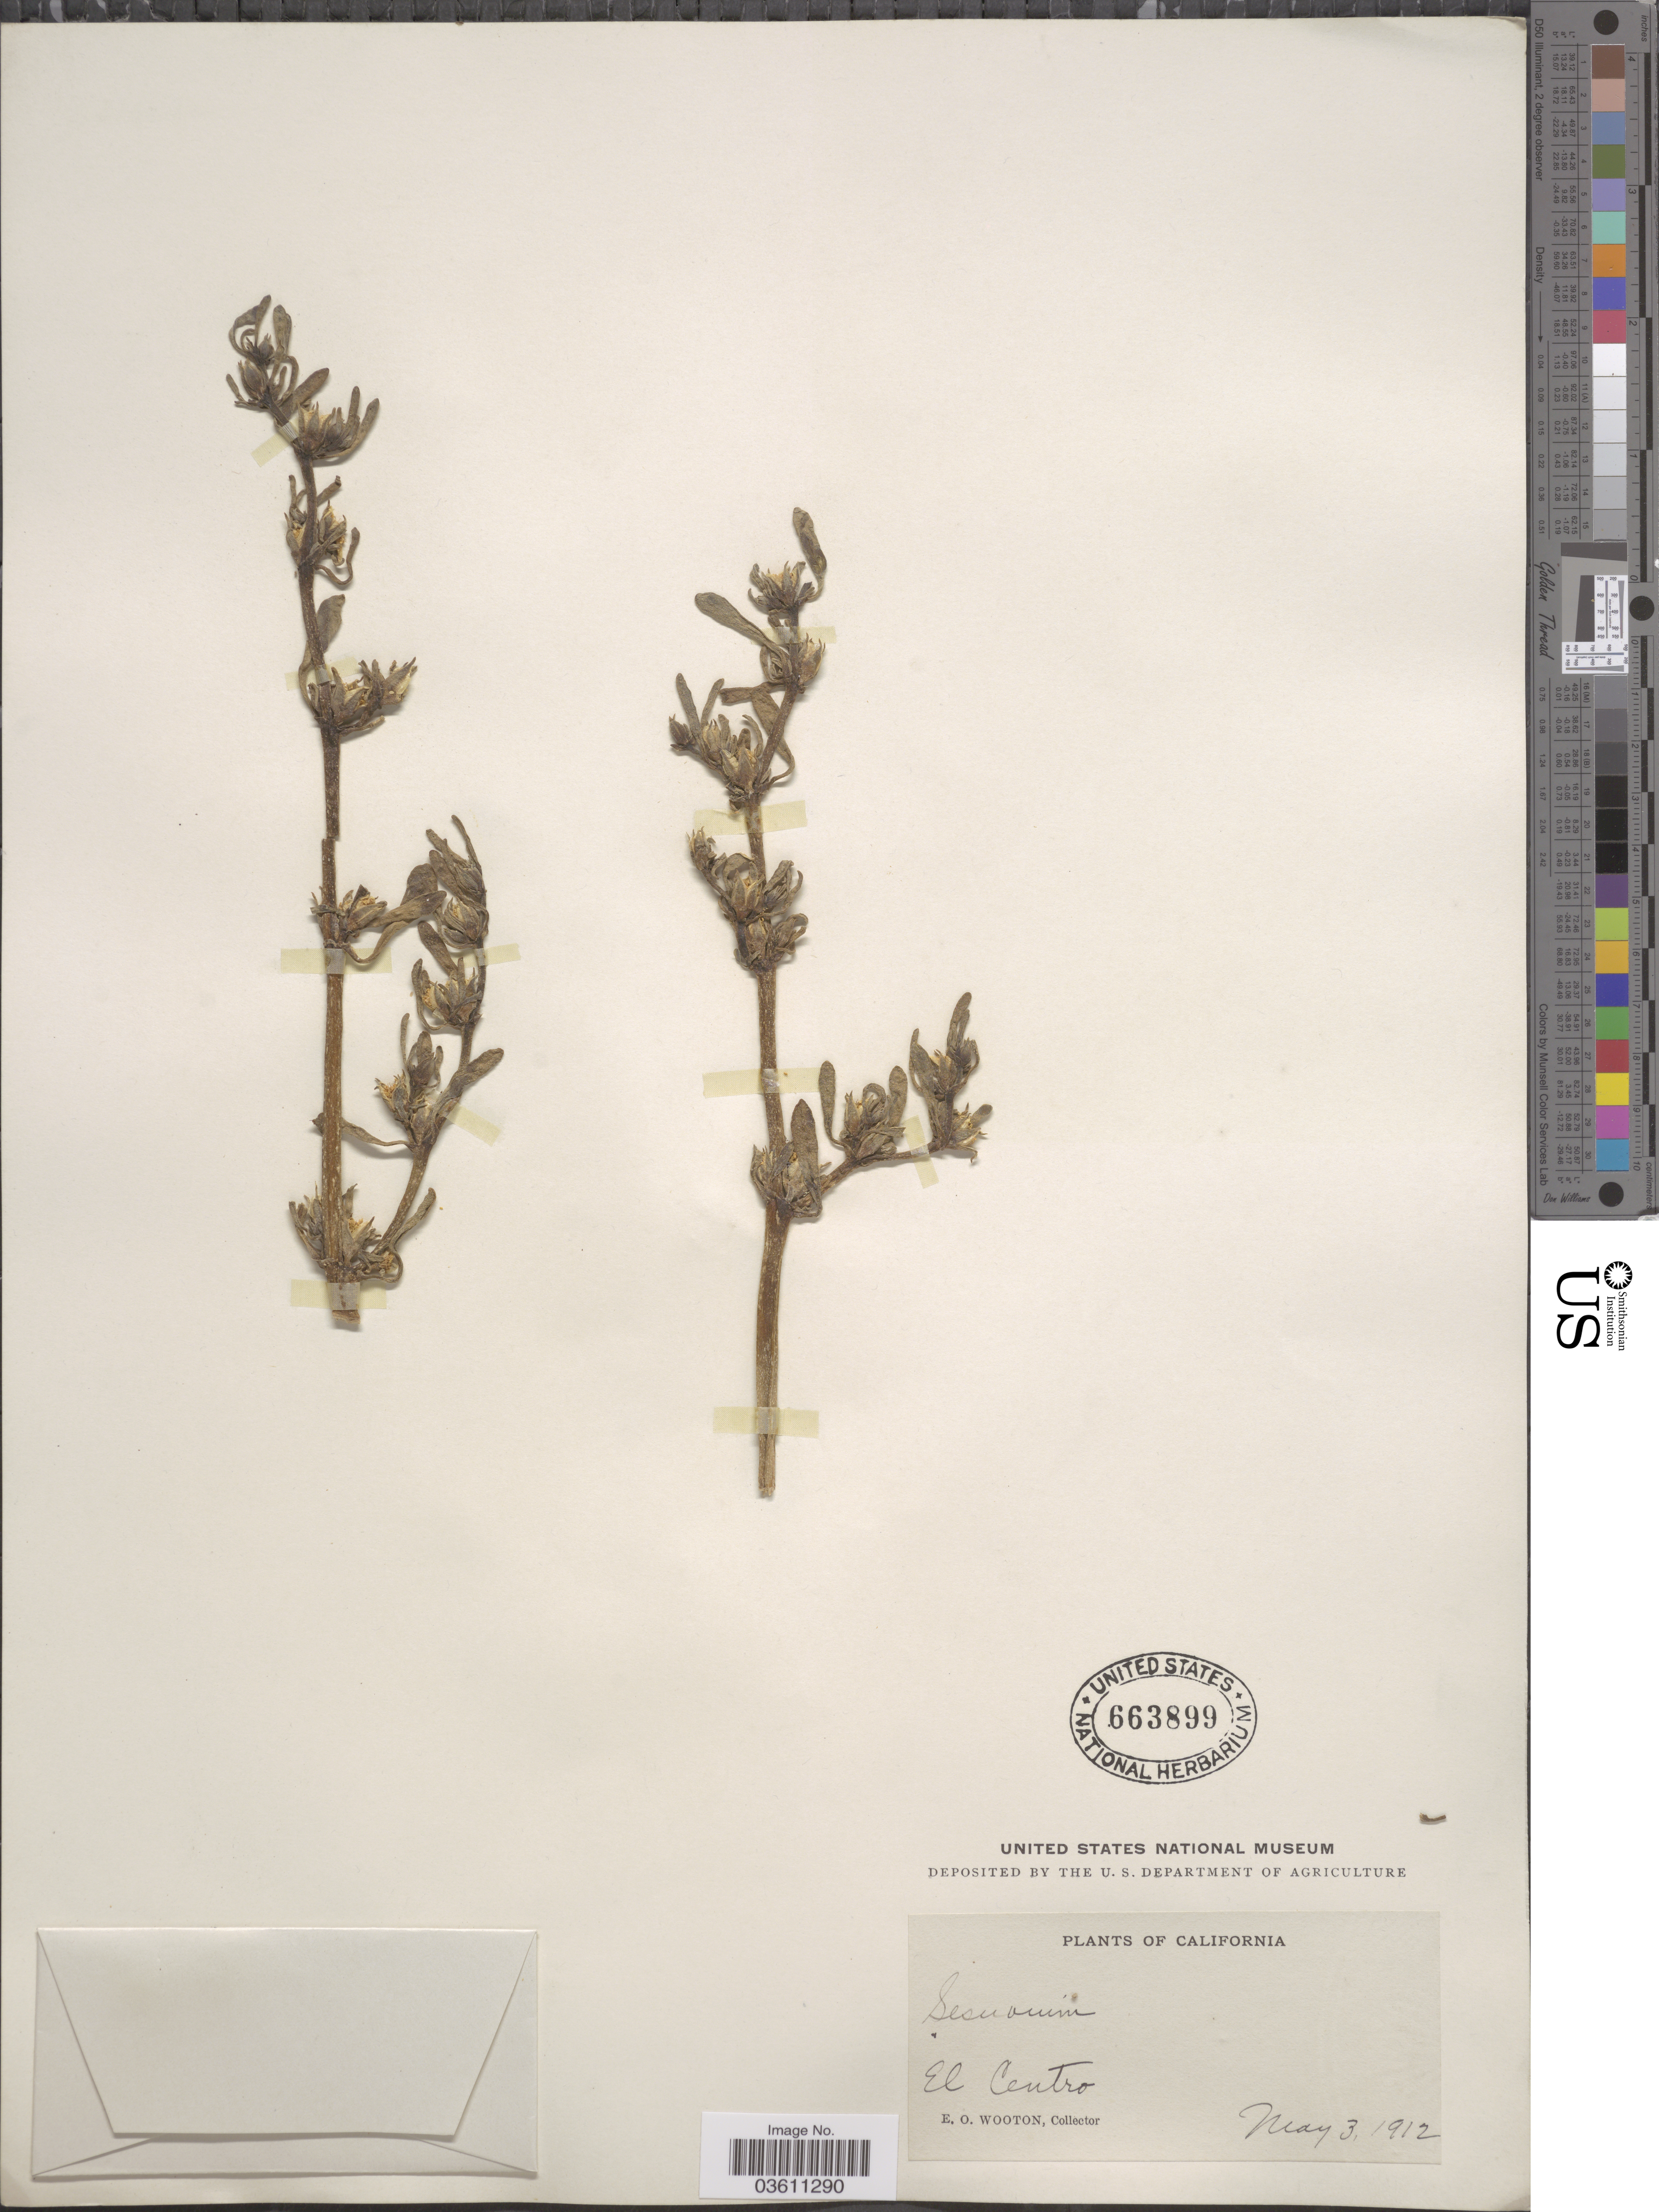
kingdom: Plantae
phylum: Tracheophyta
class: Magnoliopsida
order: Caryophyllales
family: Aizoaceae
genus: Sesuvium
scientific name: Sesuvium revolutifolium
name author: Ortega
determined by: Strong, Mark T., (BOT), Smithsonian Institution - National Museum of Natural History (UNITED STATES)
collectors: E. O. Wooton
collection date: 1912-05-03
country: United States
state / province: California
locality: El Centro.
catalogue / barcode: US 663899